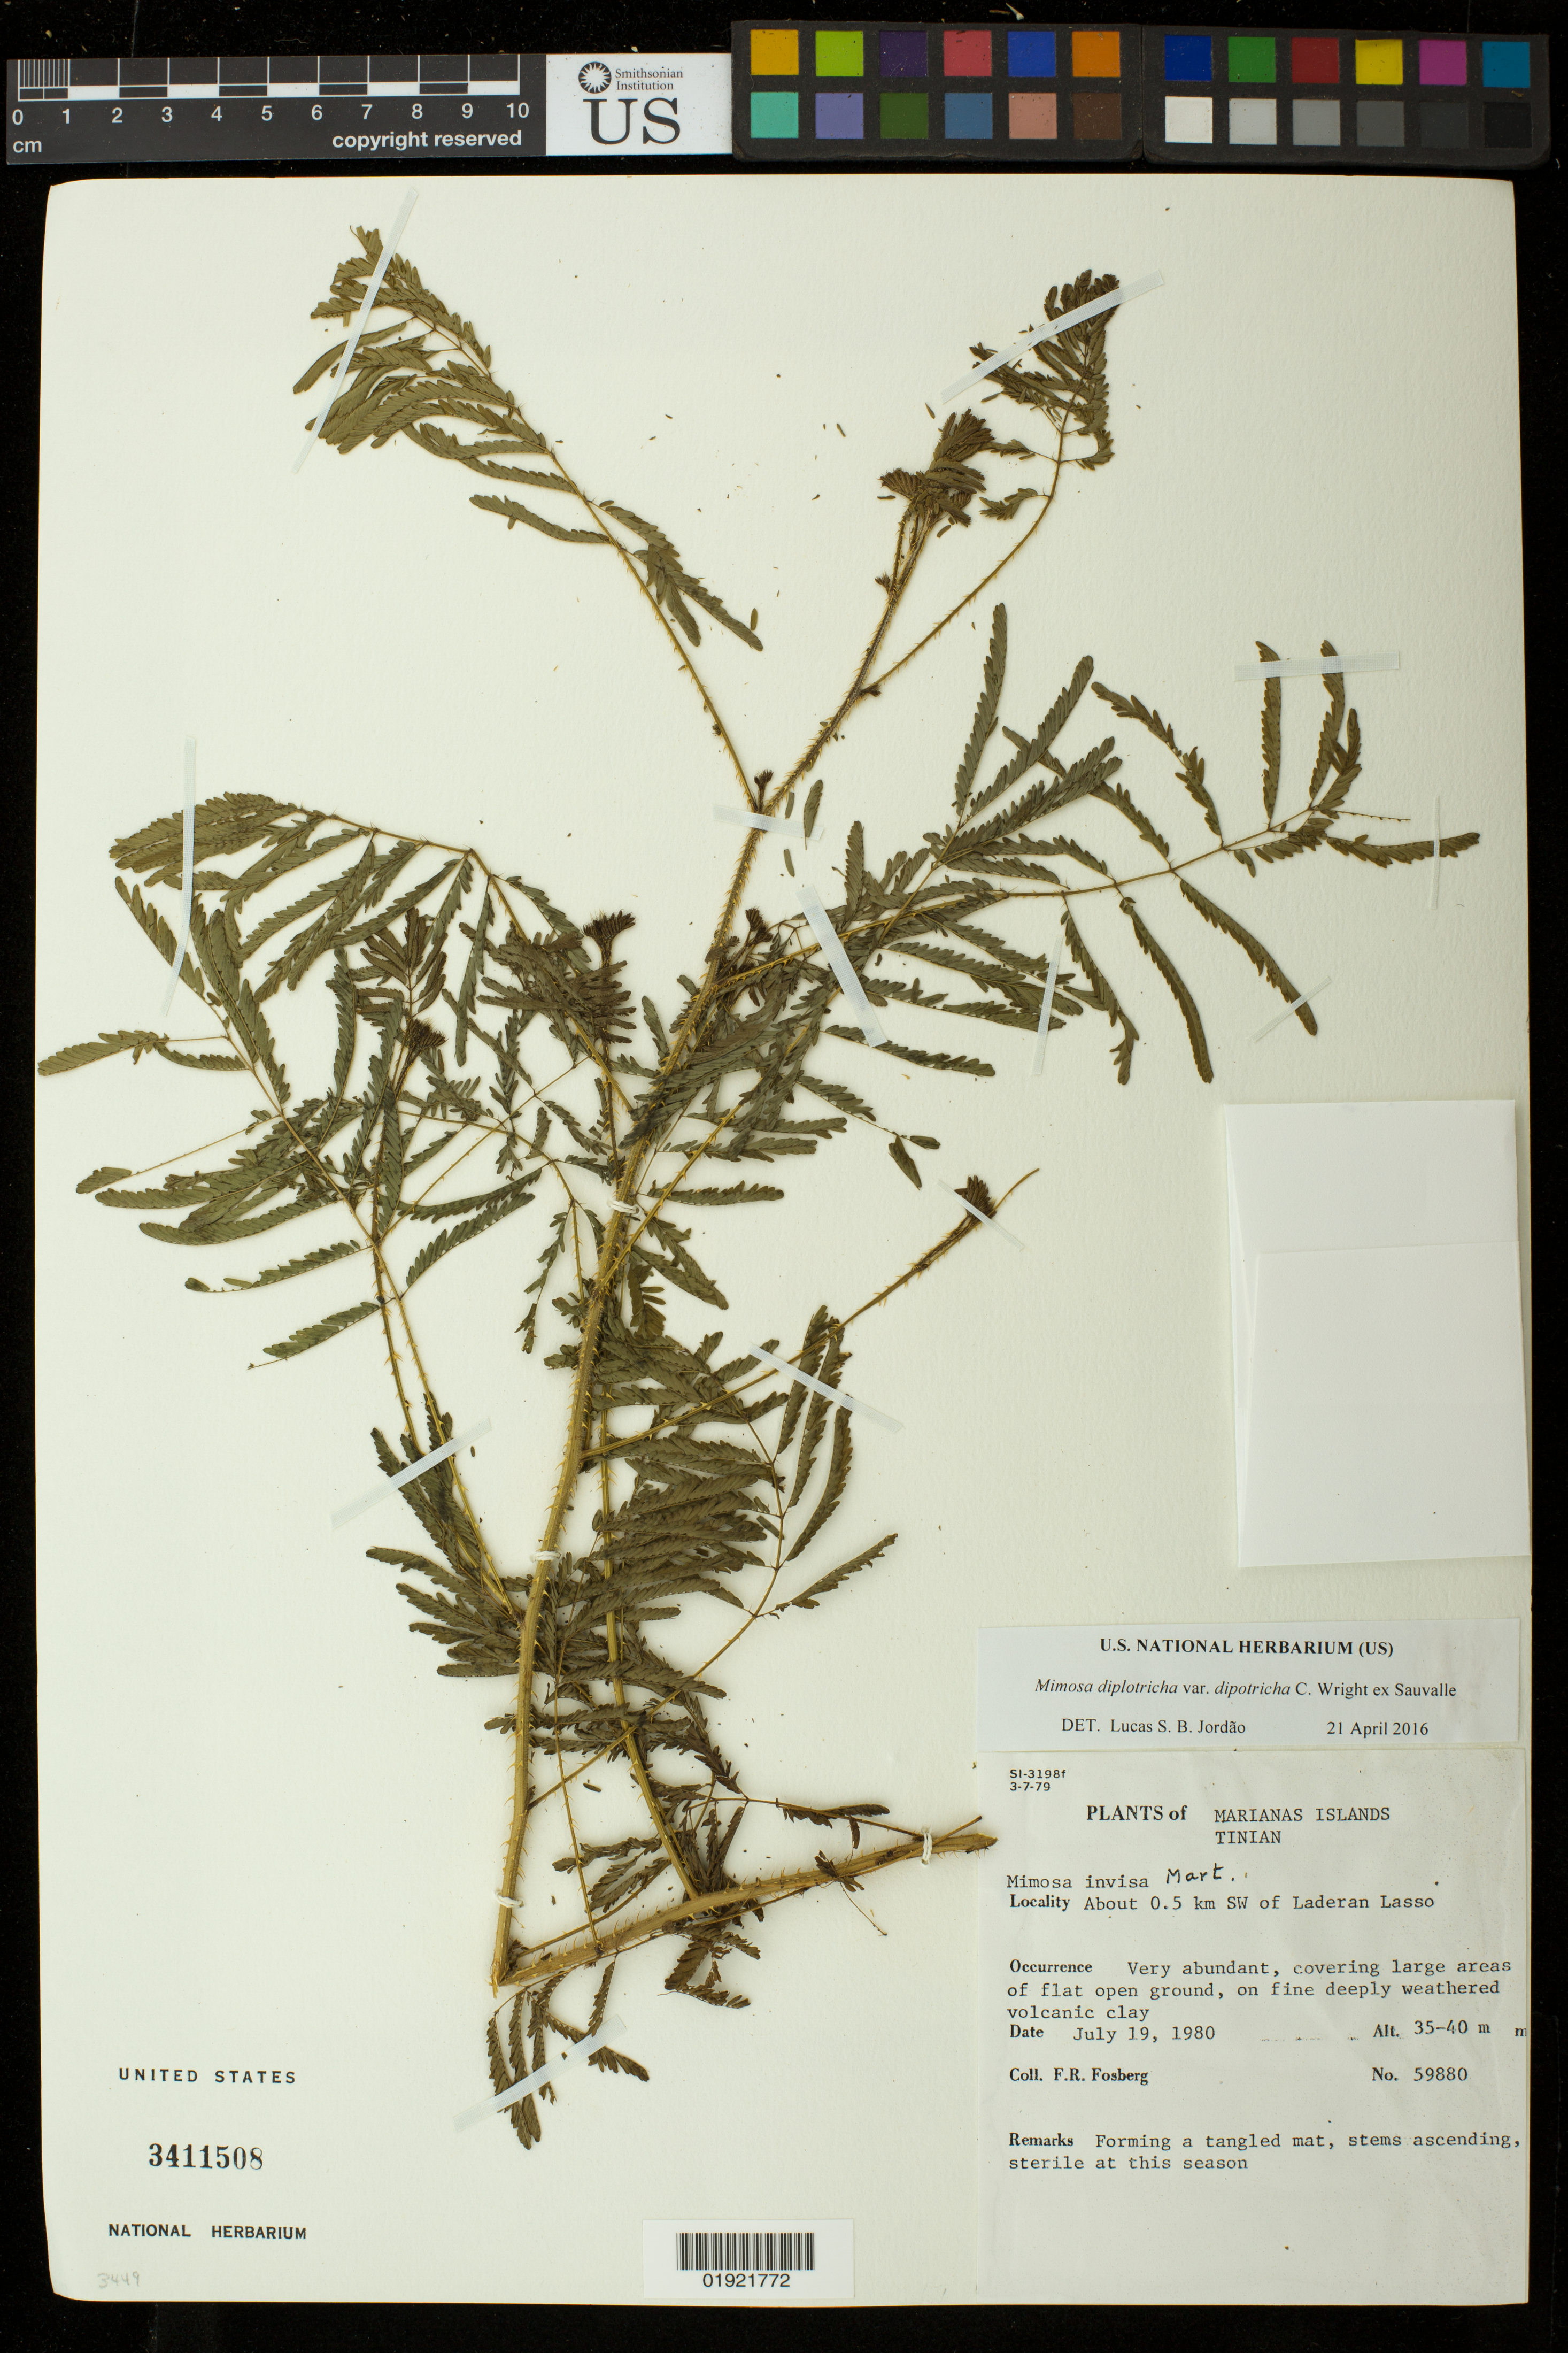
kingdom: Plantae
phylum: Tracheophyta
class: Magnoliopsida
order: Fabales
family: Fabaceae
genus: Mimosa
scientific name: Mimosa diplotricha var. diplotricha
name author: C. Wright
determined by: Jordao, Lucas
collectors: F. R. Fosberg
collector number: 59880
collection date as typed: July 19, 1980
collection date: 1980-07-19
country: Northern Mariana Islands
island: Tinian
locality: About 0.5 km SW of Laderan Lasso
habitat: Very abundant, covering large areas of flat open ground, on fine deeply weathered volcanic clay,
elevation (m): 35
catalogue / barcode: US 3411508